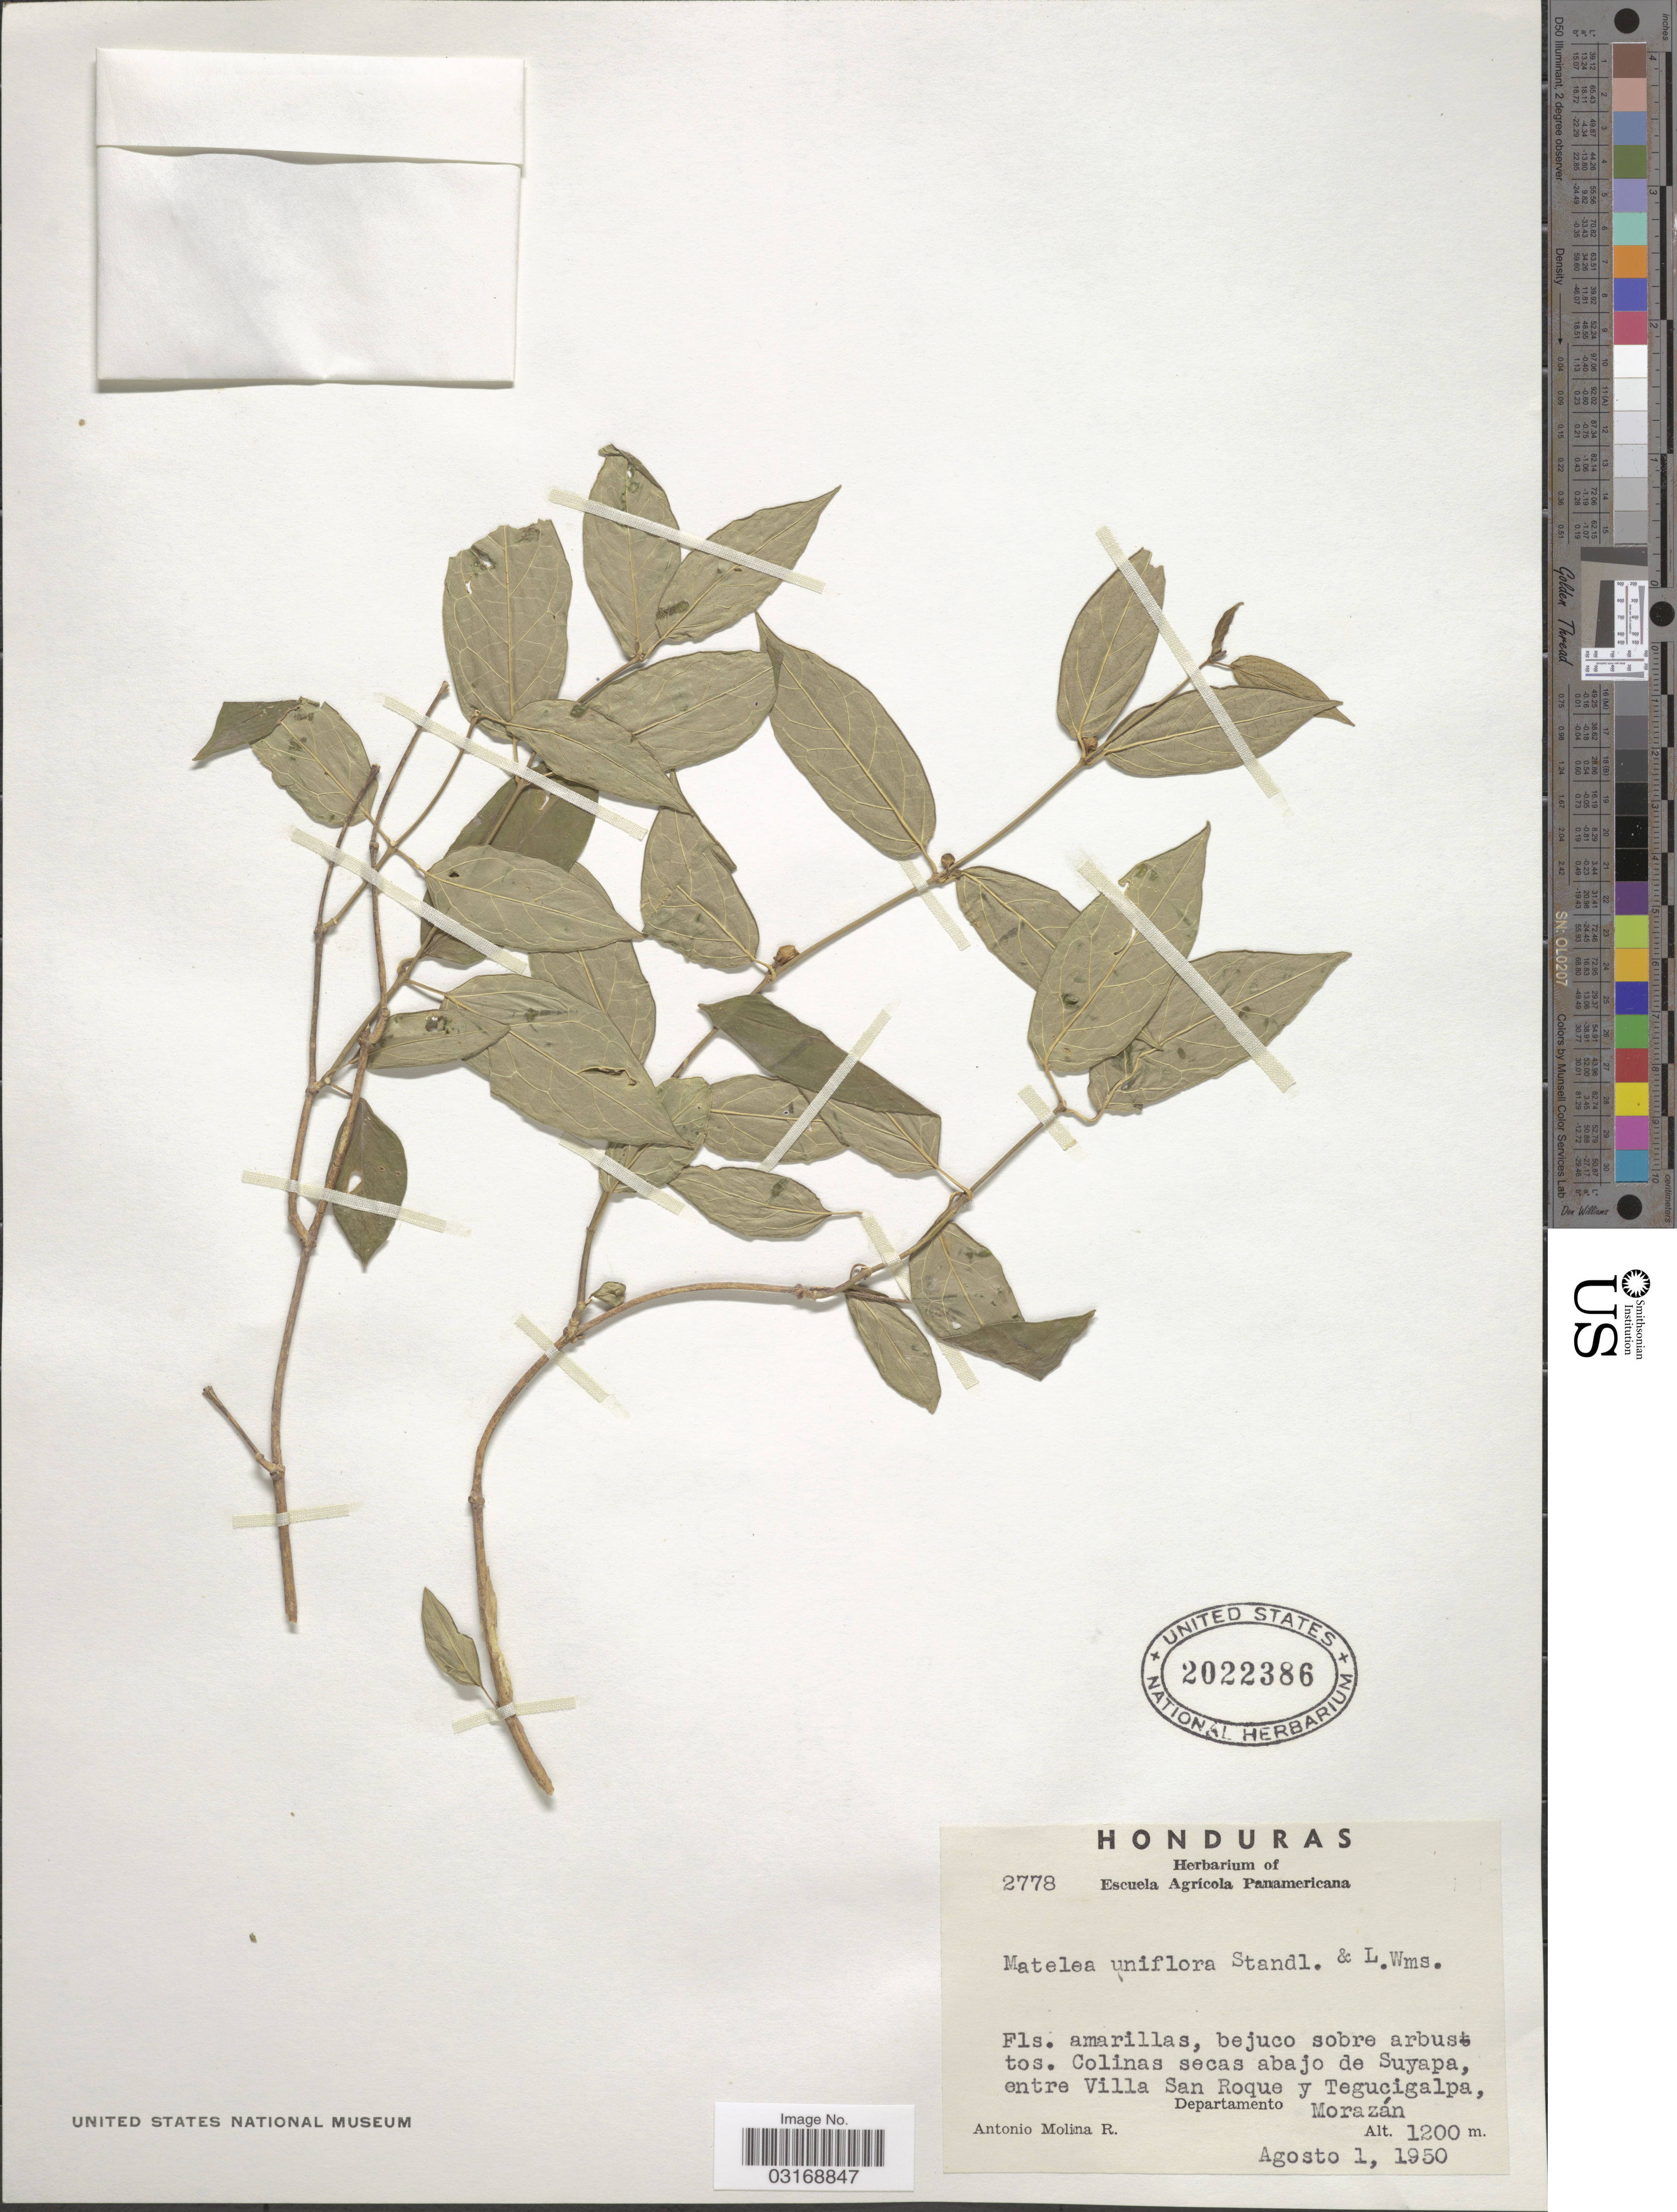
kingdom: Plantae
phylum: Tracheophyta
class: Magnoliopsida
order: Gentianales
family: Apocynaceae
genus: Matelea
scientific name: Matelea uniflora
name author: Standl. & L.O. Williams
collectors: A. Molina R.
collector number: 2778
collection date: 1950-08-01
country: Honduras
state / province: Fco. Morazán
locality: Colinas secas abajo de Suyapa, entre Villa San Roque y Tegucigalpa, Departamento Morazán.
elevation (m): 1200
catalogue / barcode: US 2022386